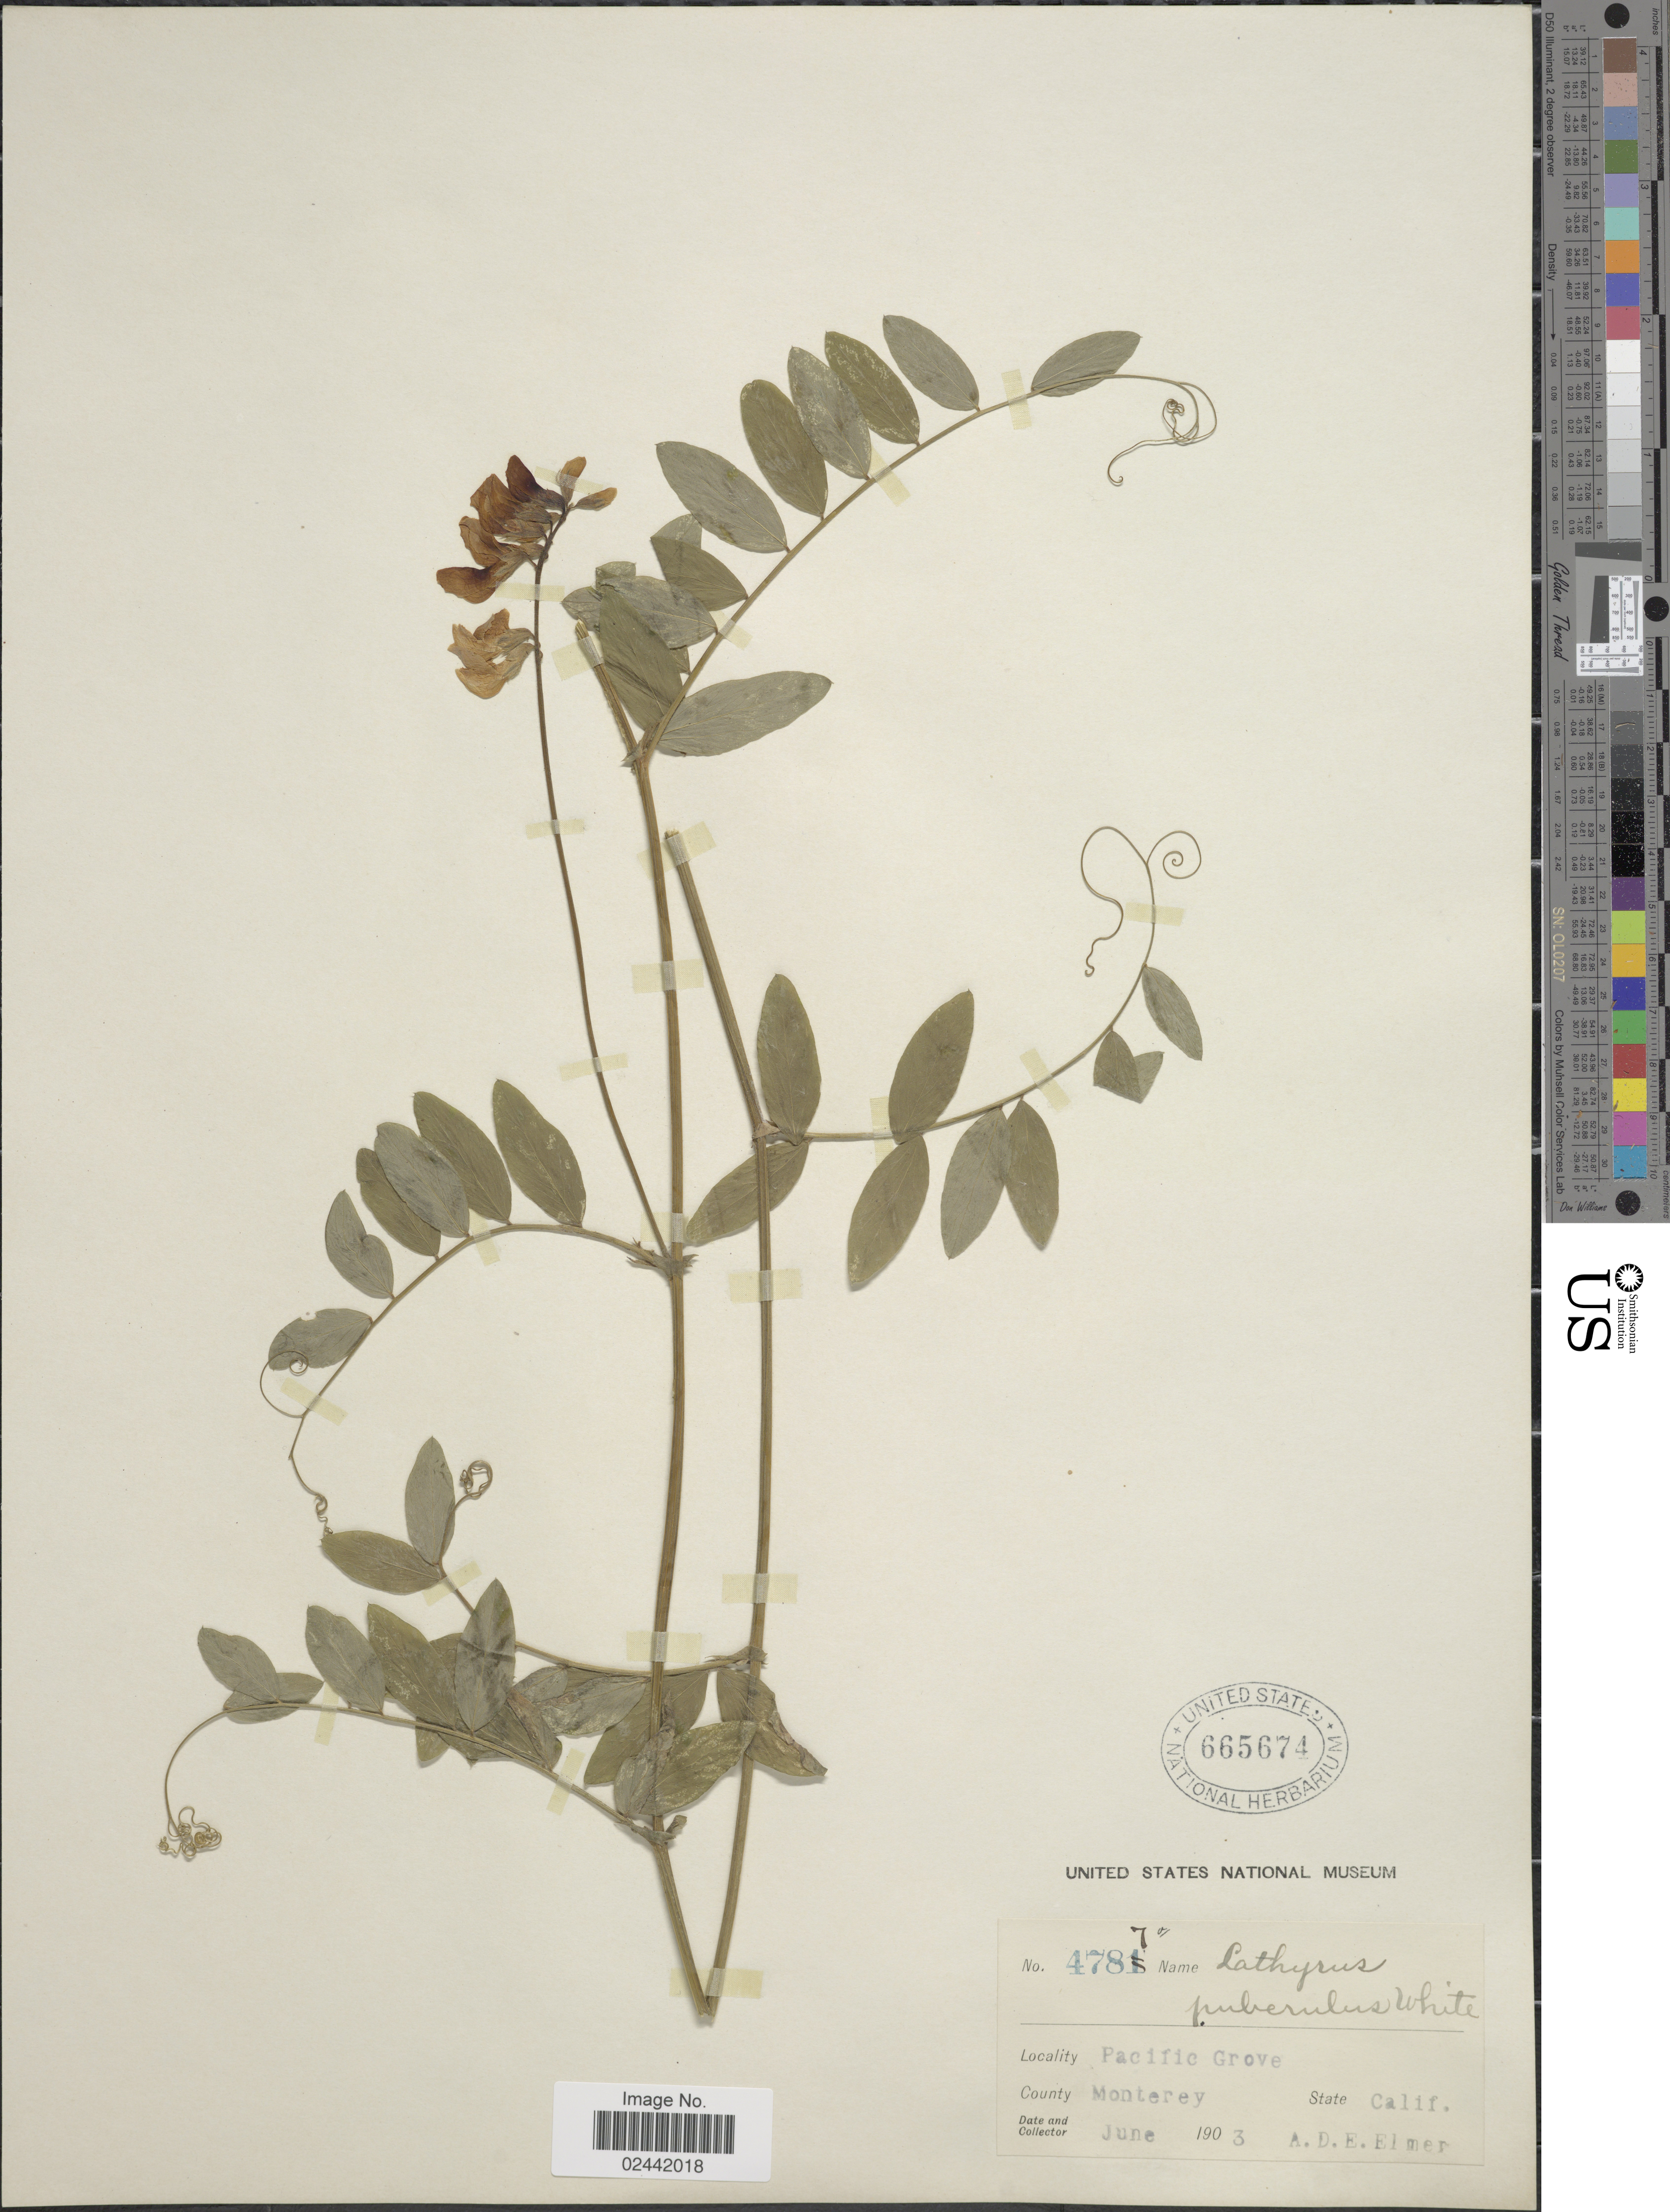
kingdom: Plantae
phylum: Tracheophyta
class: Magnoliopsida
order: Fabales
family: Fabaceae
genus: Lathyrus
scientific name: Lathyrus violaceus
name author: Greene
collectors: A. D. E. Elmer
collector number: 4787a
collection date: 1903-06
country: United States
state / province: California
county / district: Monterey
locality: Pacific Grove. County: Monterey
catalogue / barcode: US 665674